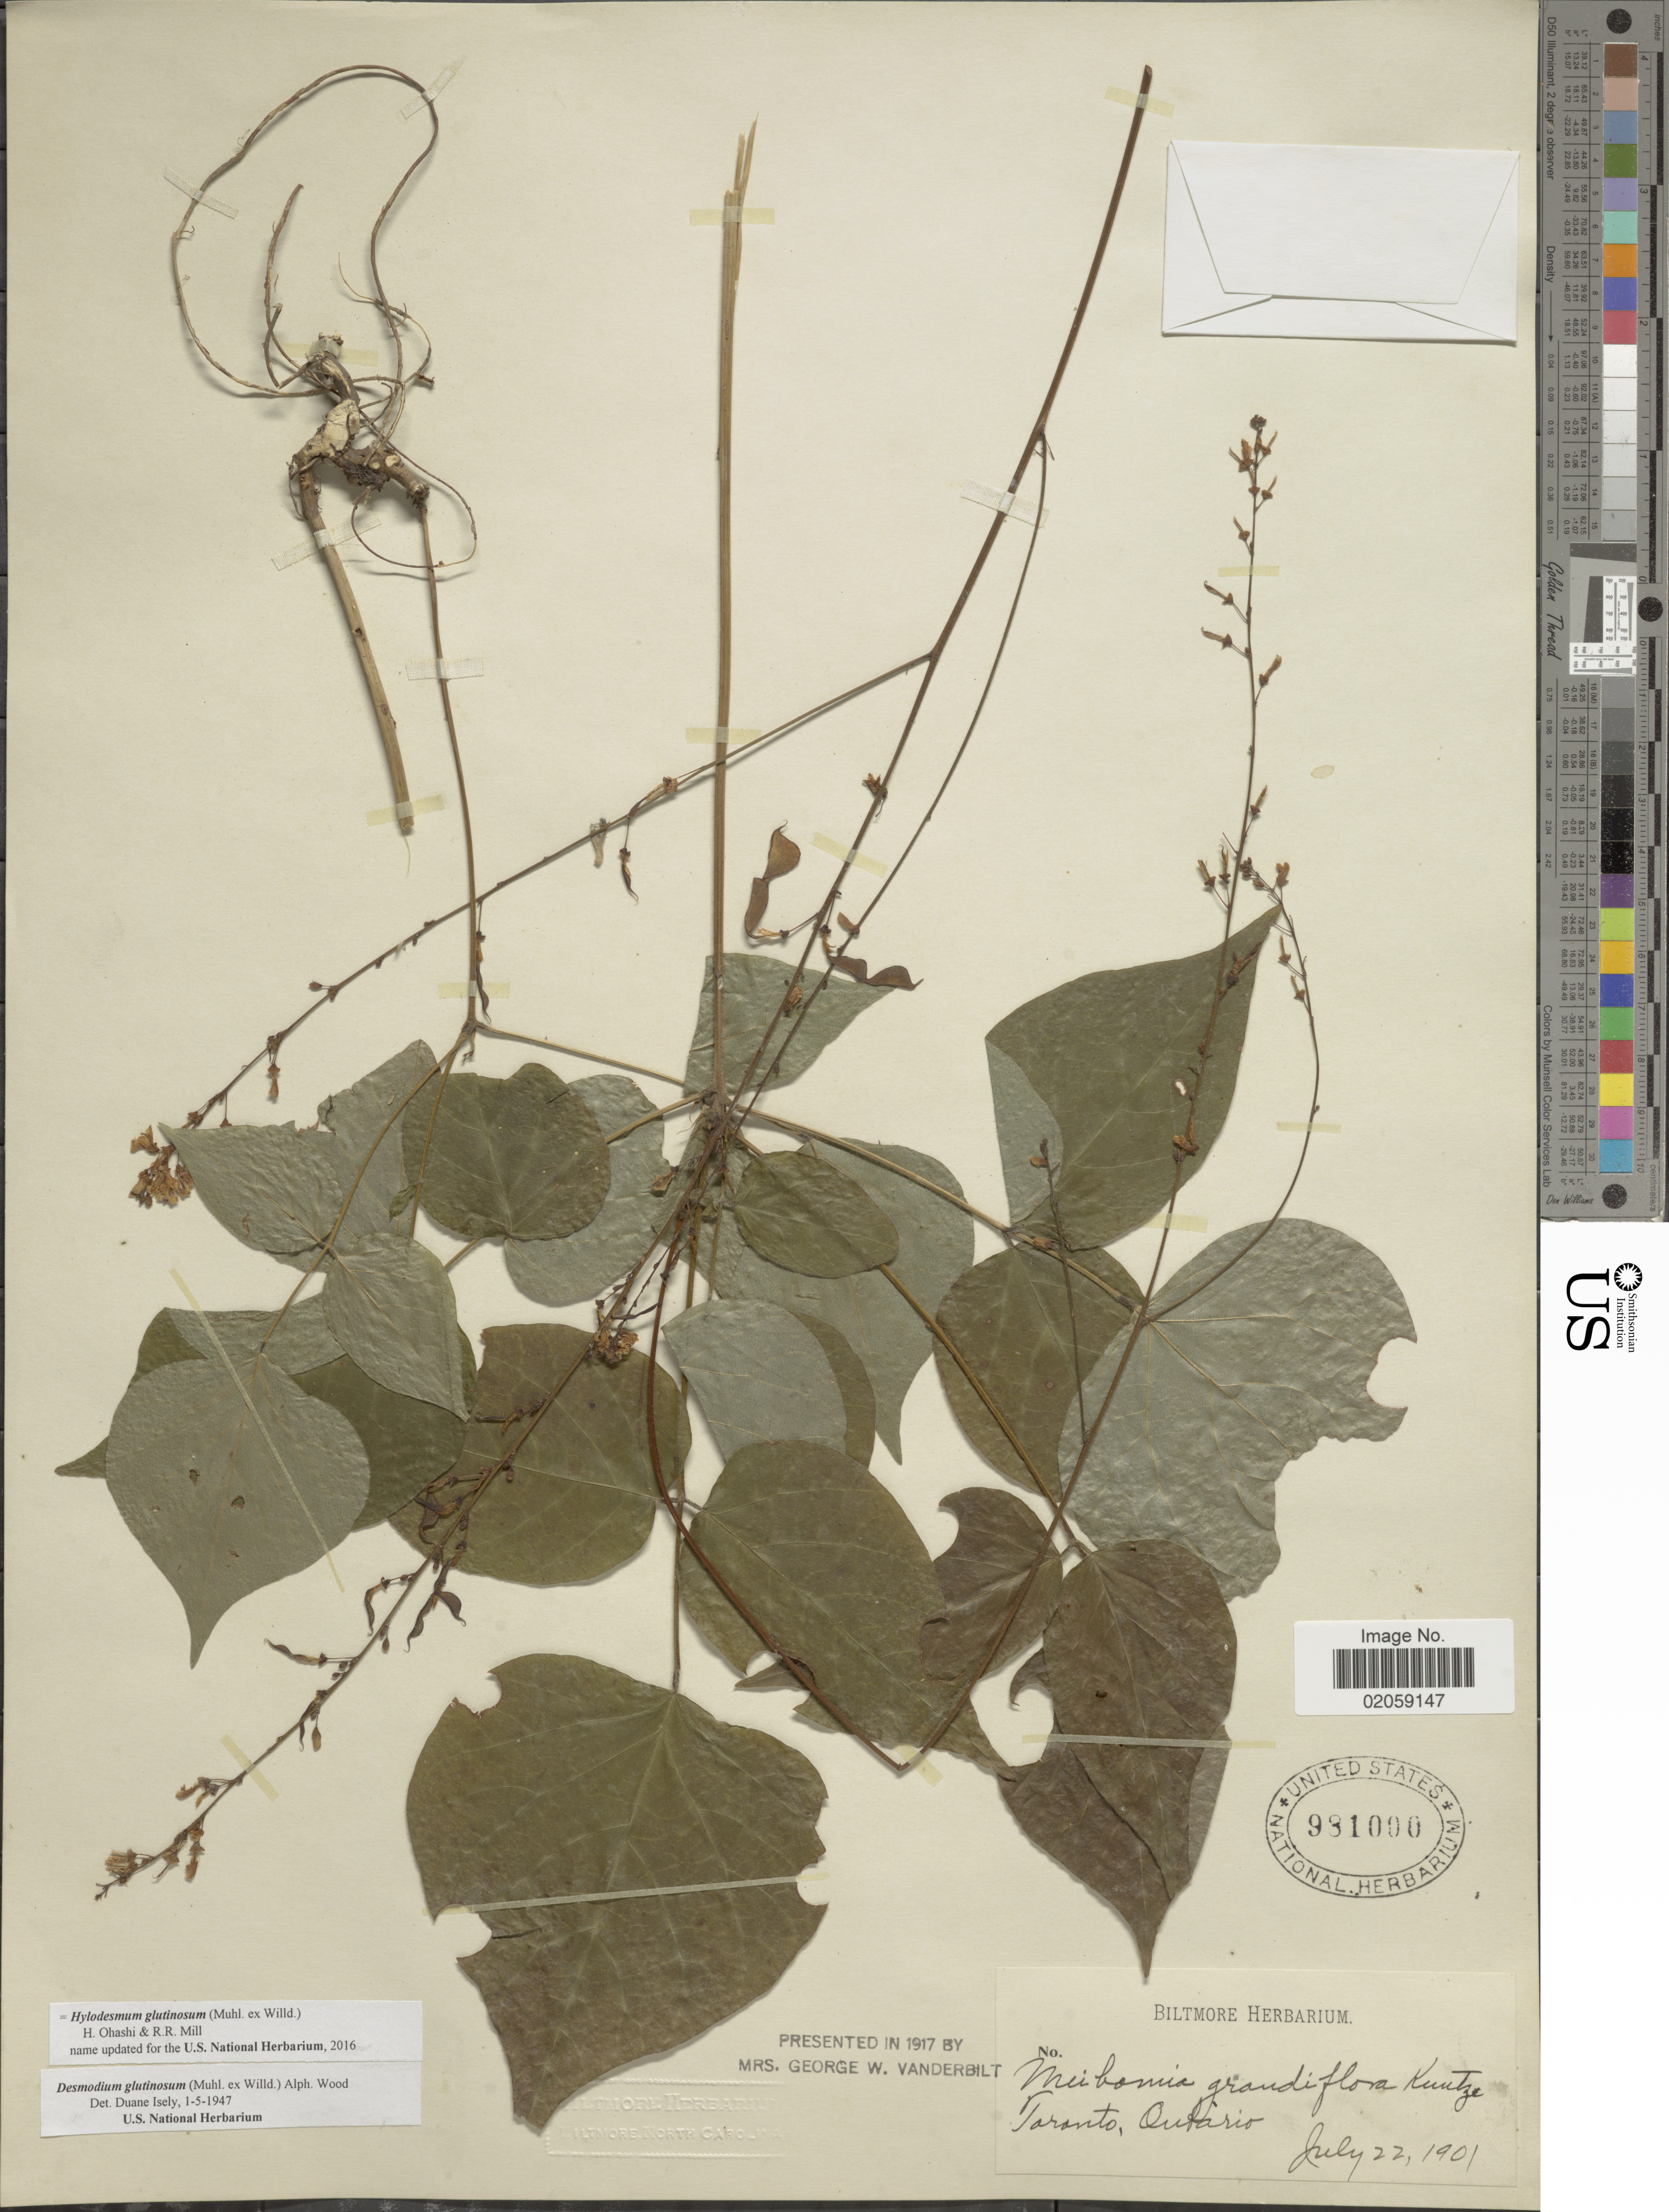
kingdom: Plantae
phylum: Tracheophyta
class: Magnoliopsida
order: Fabales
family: Fabaceae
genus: Hylodesmum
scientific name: Hylodesmum glutinosum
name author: (Muhl. ex Willd.) H. Ohashi & R.R. Mill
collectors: ex herb. Biltmore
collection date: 1901-07-22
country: Canada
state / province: Ontario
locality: Taranto, Ontario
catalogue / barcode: US 981000